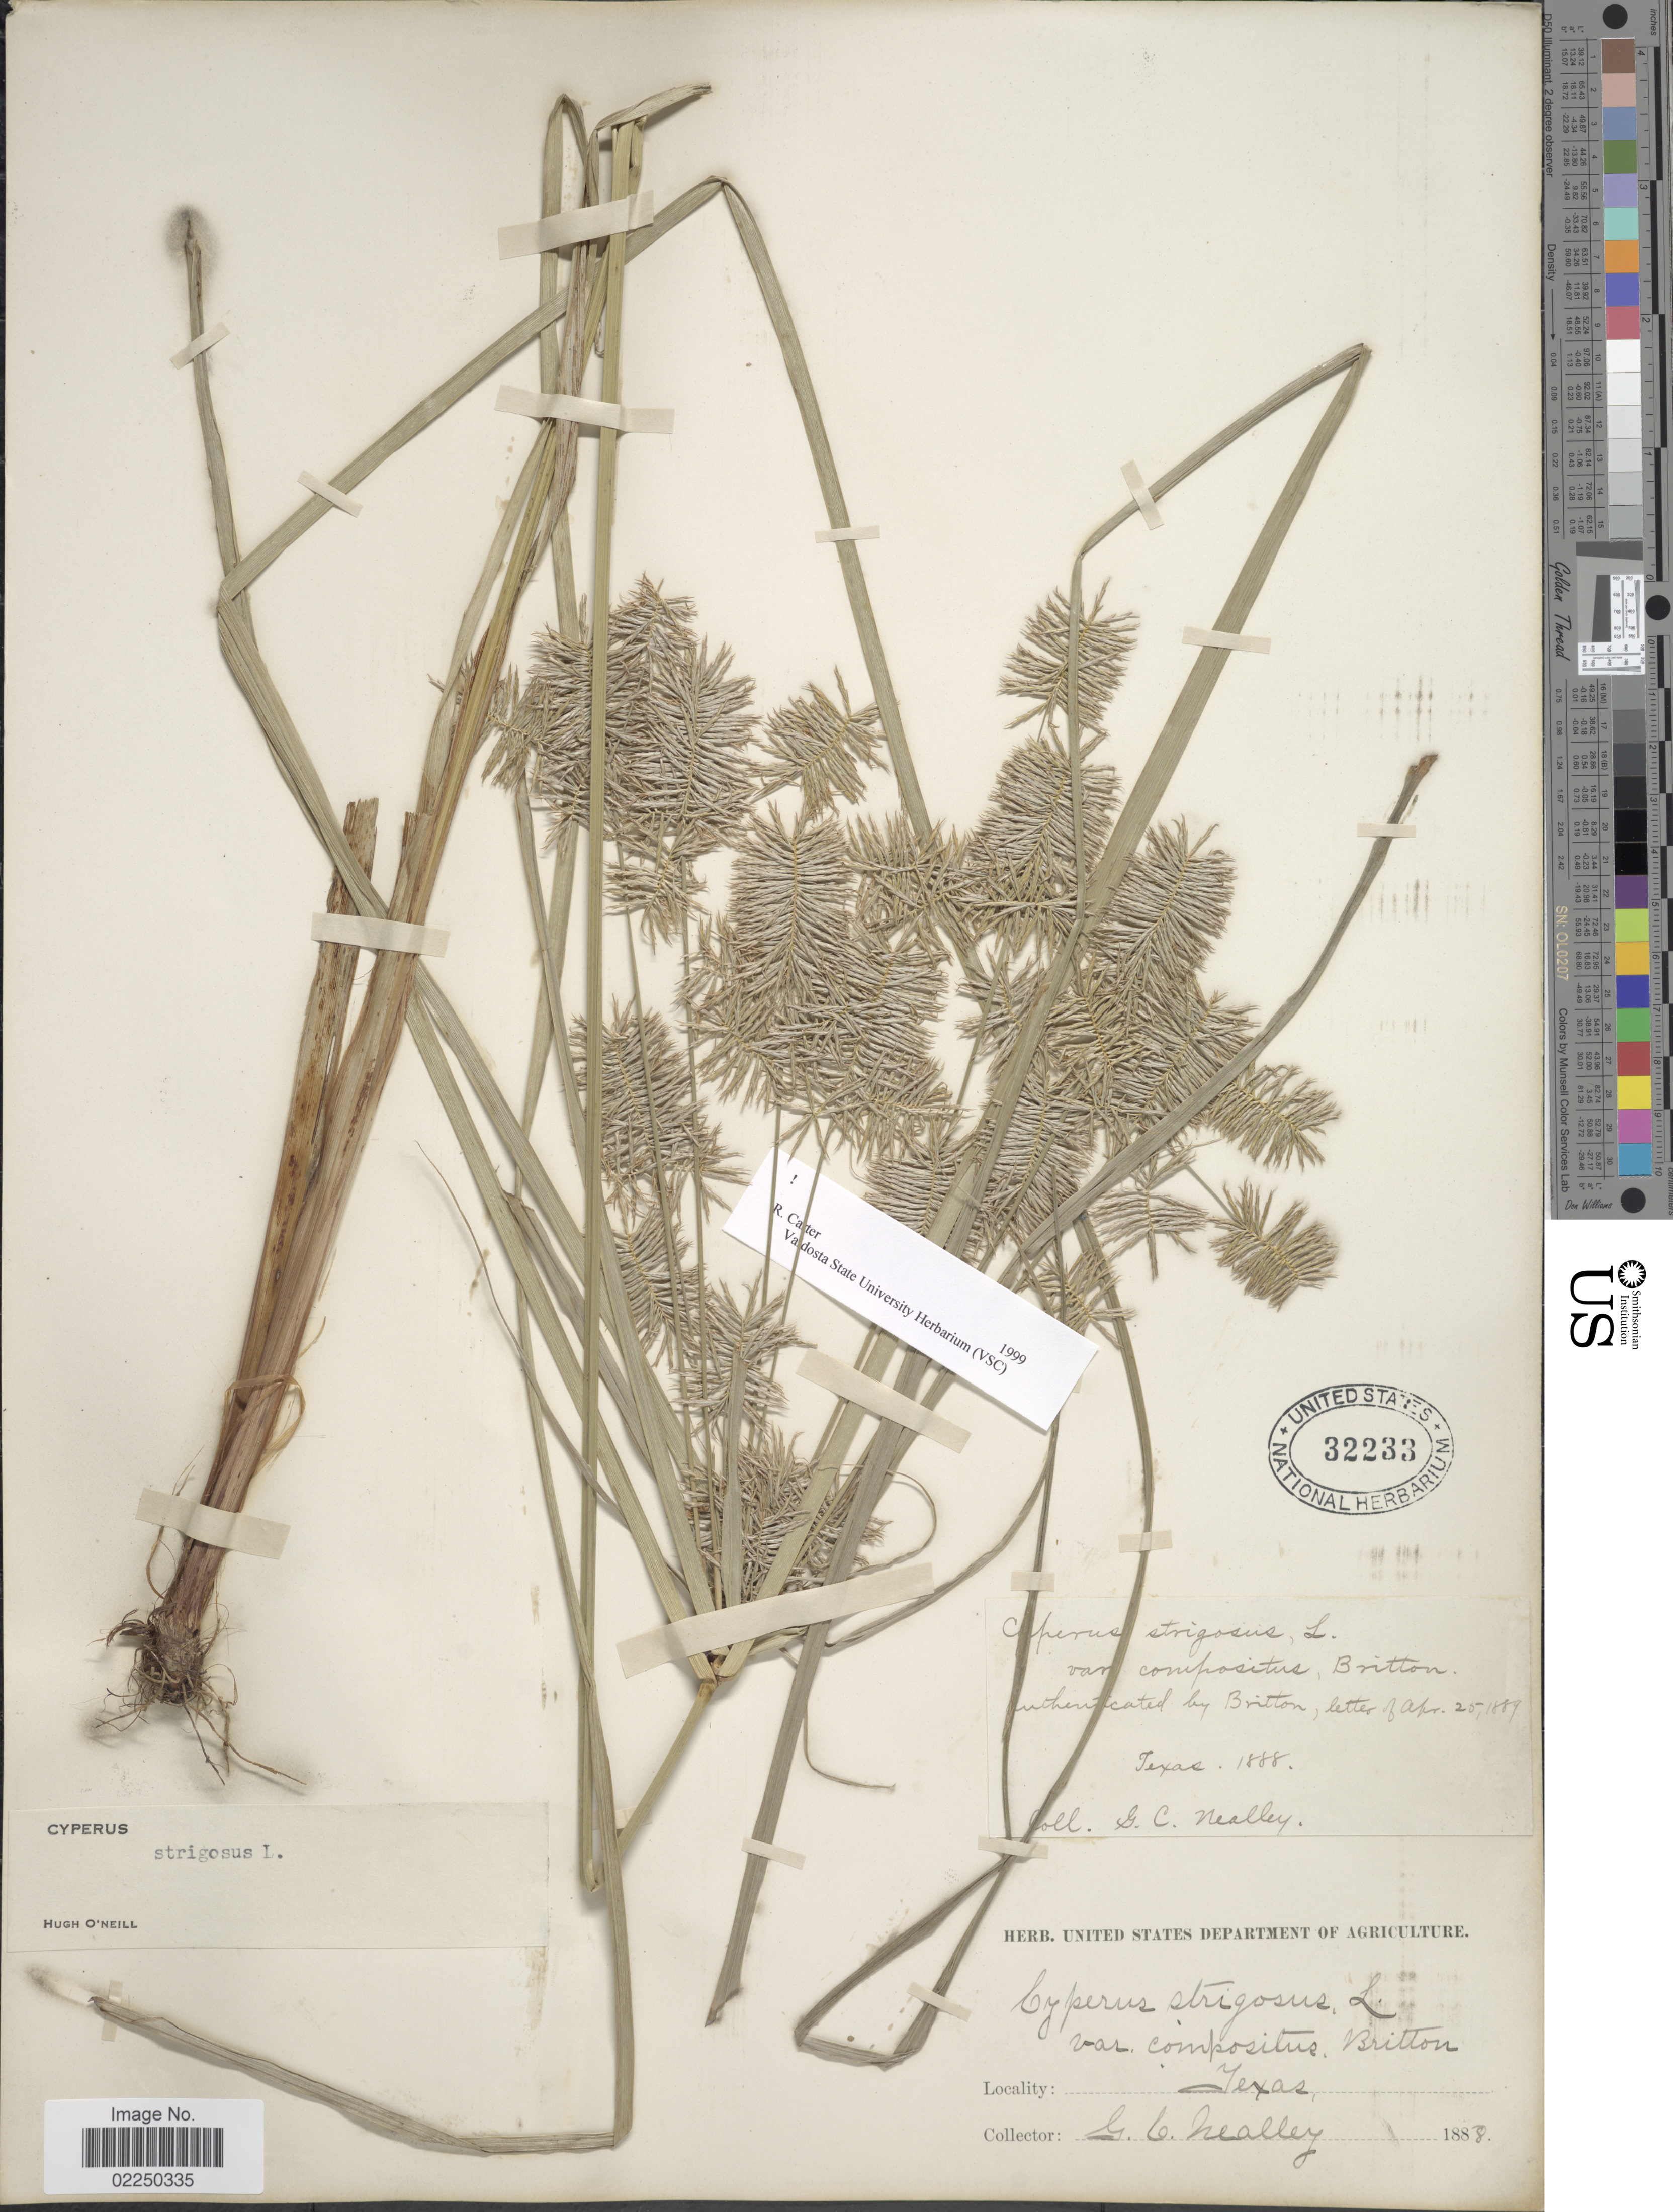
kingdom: Plantae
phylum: Tracheophyta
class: Liliopsida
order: Poales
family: Cyperaceae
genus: Cyperus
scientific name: Cyperus strigosus L.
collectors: G. C. Nealley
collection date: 1888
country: United States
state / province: Texas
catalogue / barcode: US 32233